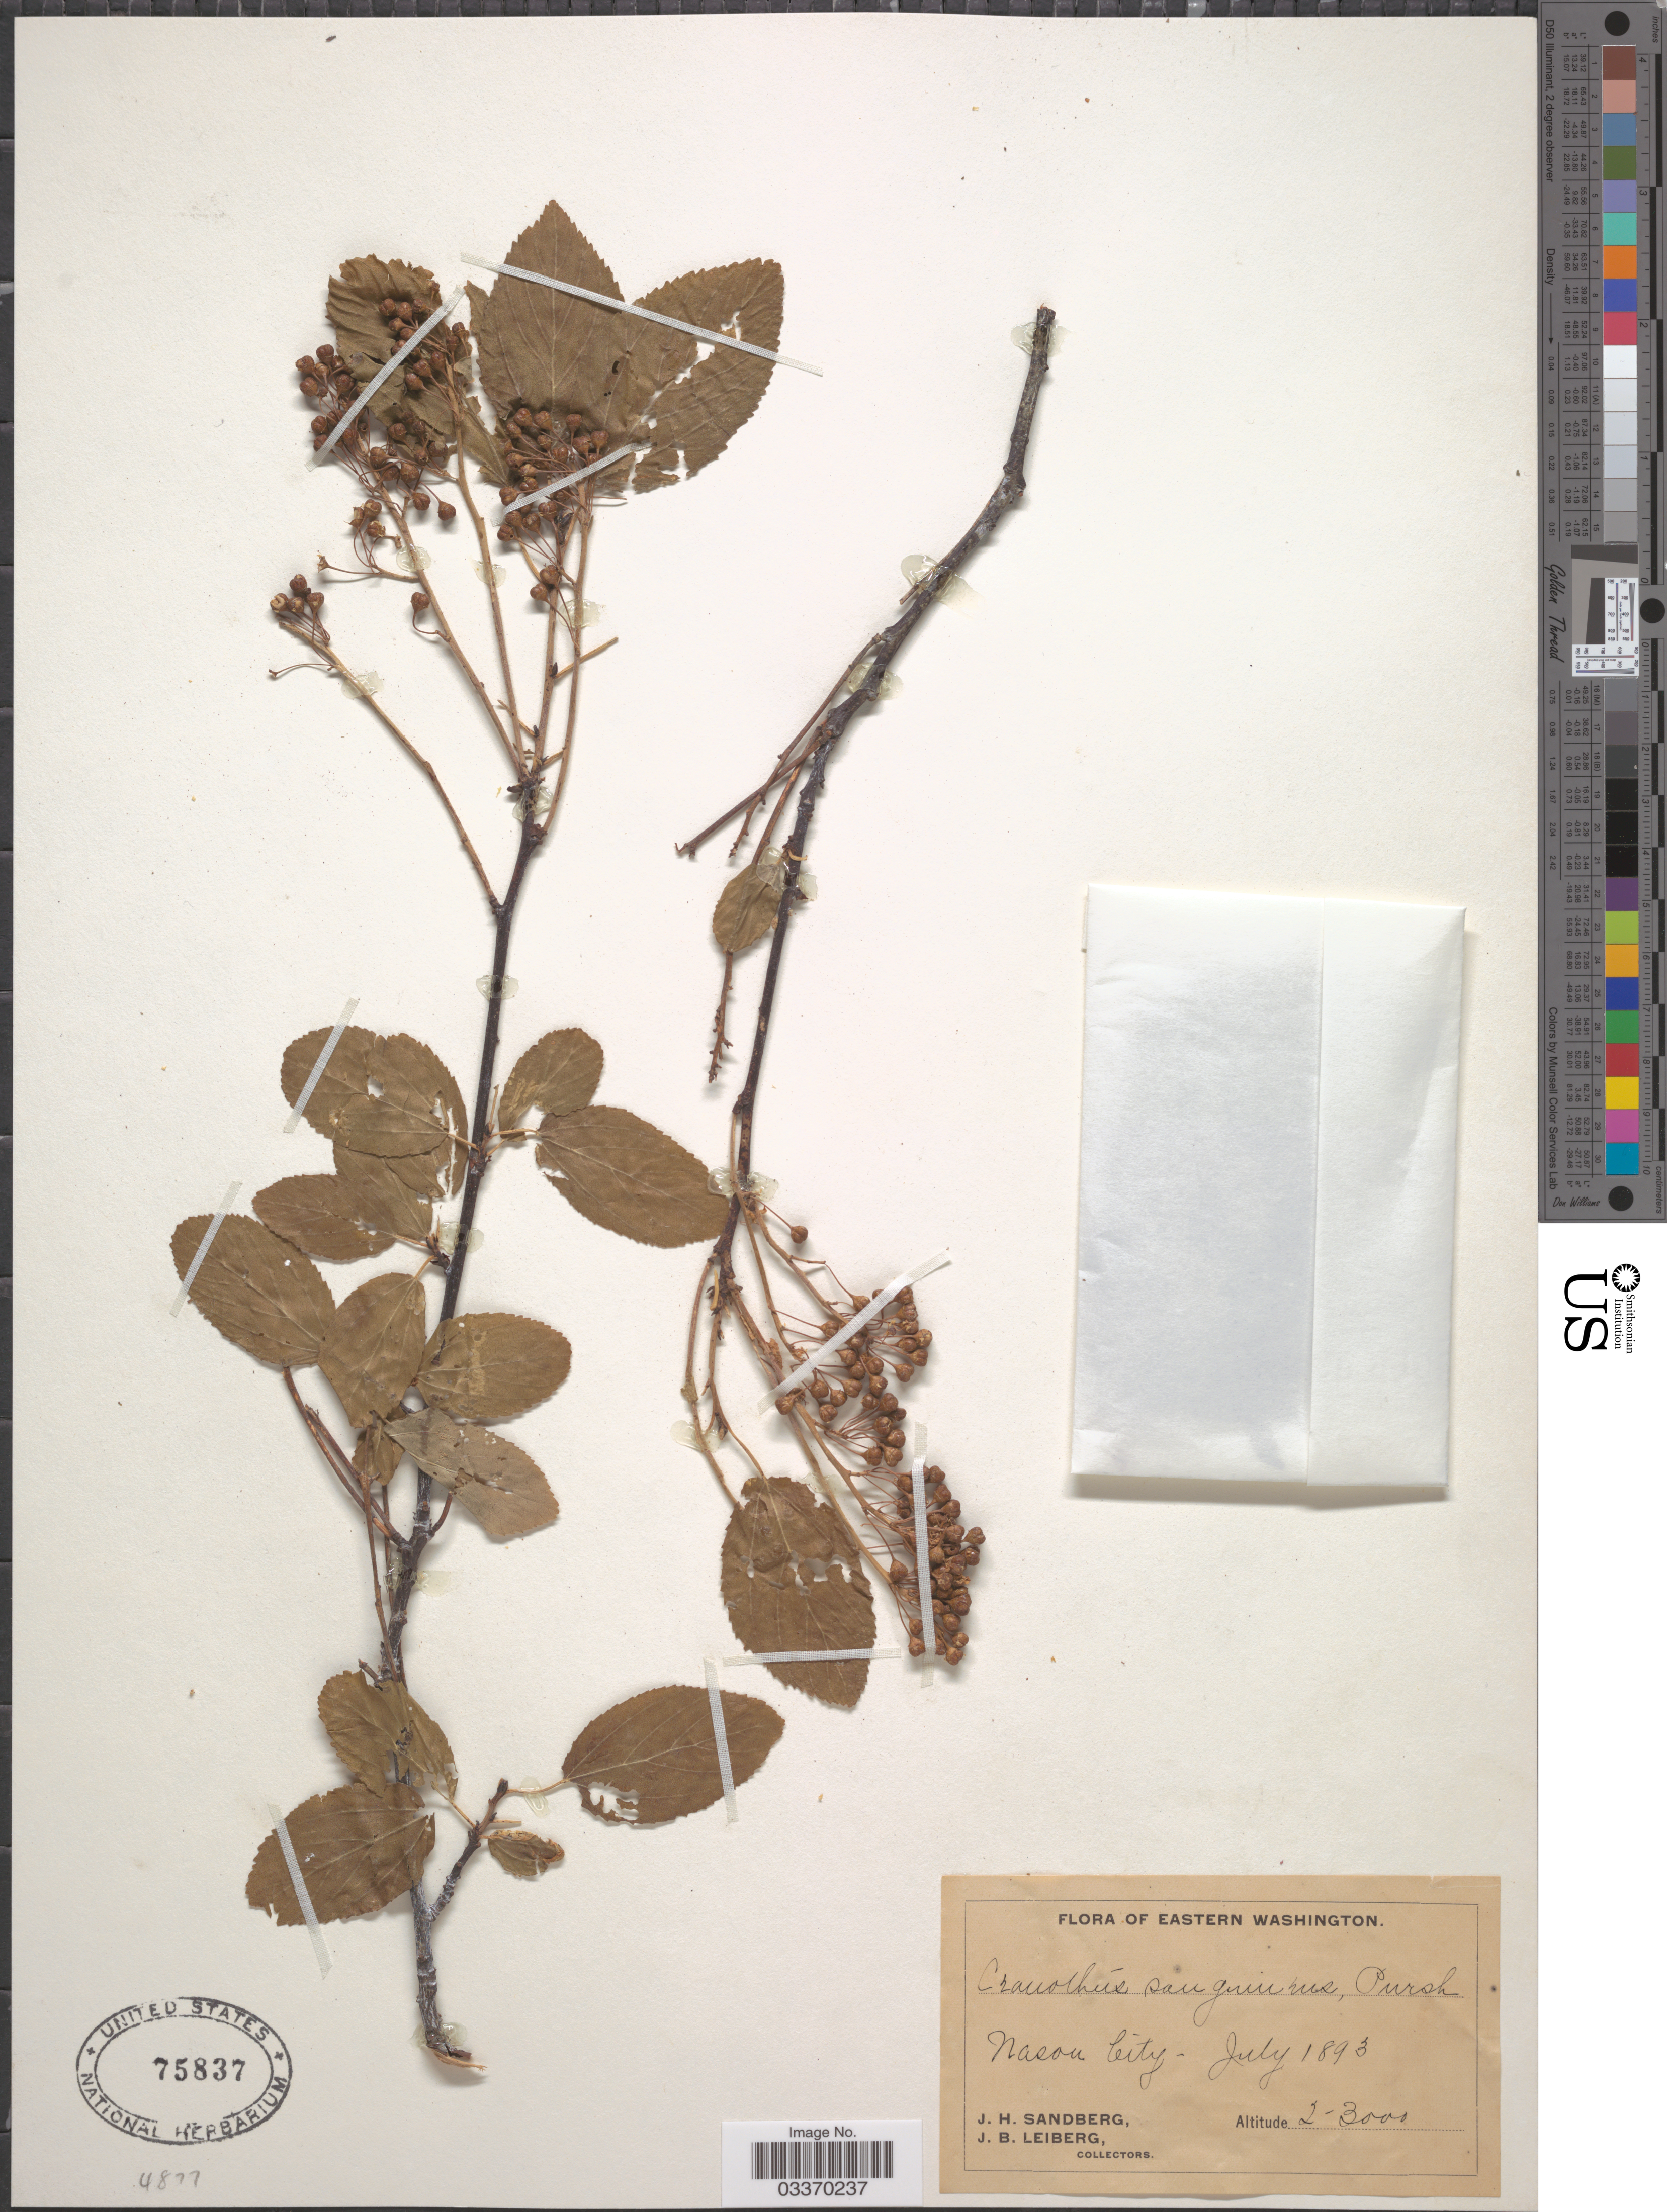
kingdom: Plantae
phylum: Tracheophyta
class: Magnoliopsida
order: Rosales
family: Rhamnaceae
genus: Ceanothus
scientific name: Ceanothus sanguineus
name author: Pursh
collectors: J. H. Sandberg & J. B. Leiberg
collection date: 1893-07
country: United States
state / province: Washington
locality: Eastern Washington, Mason City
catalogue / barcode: US 75837